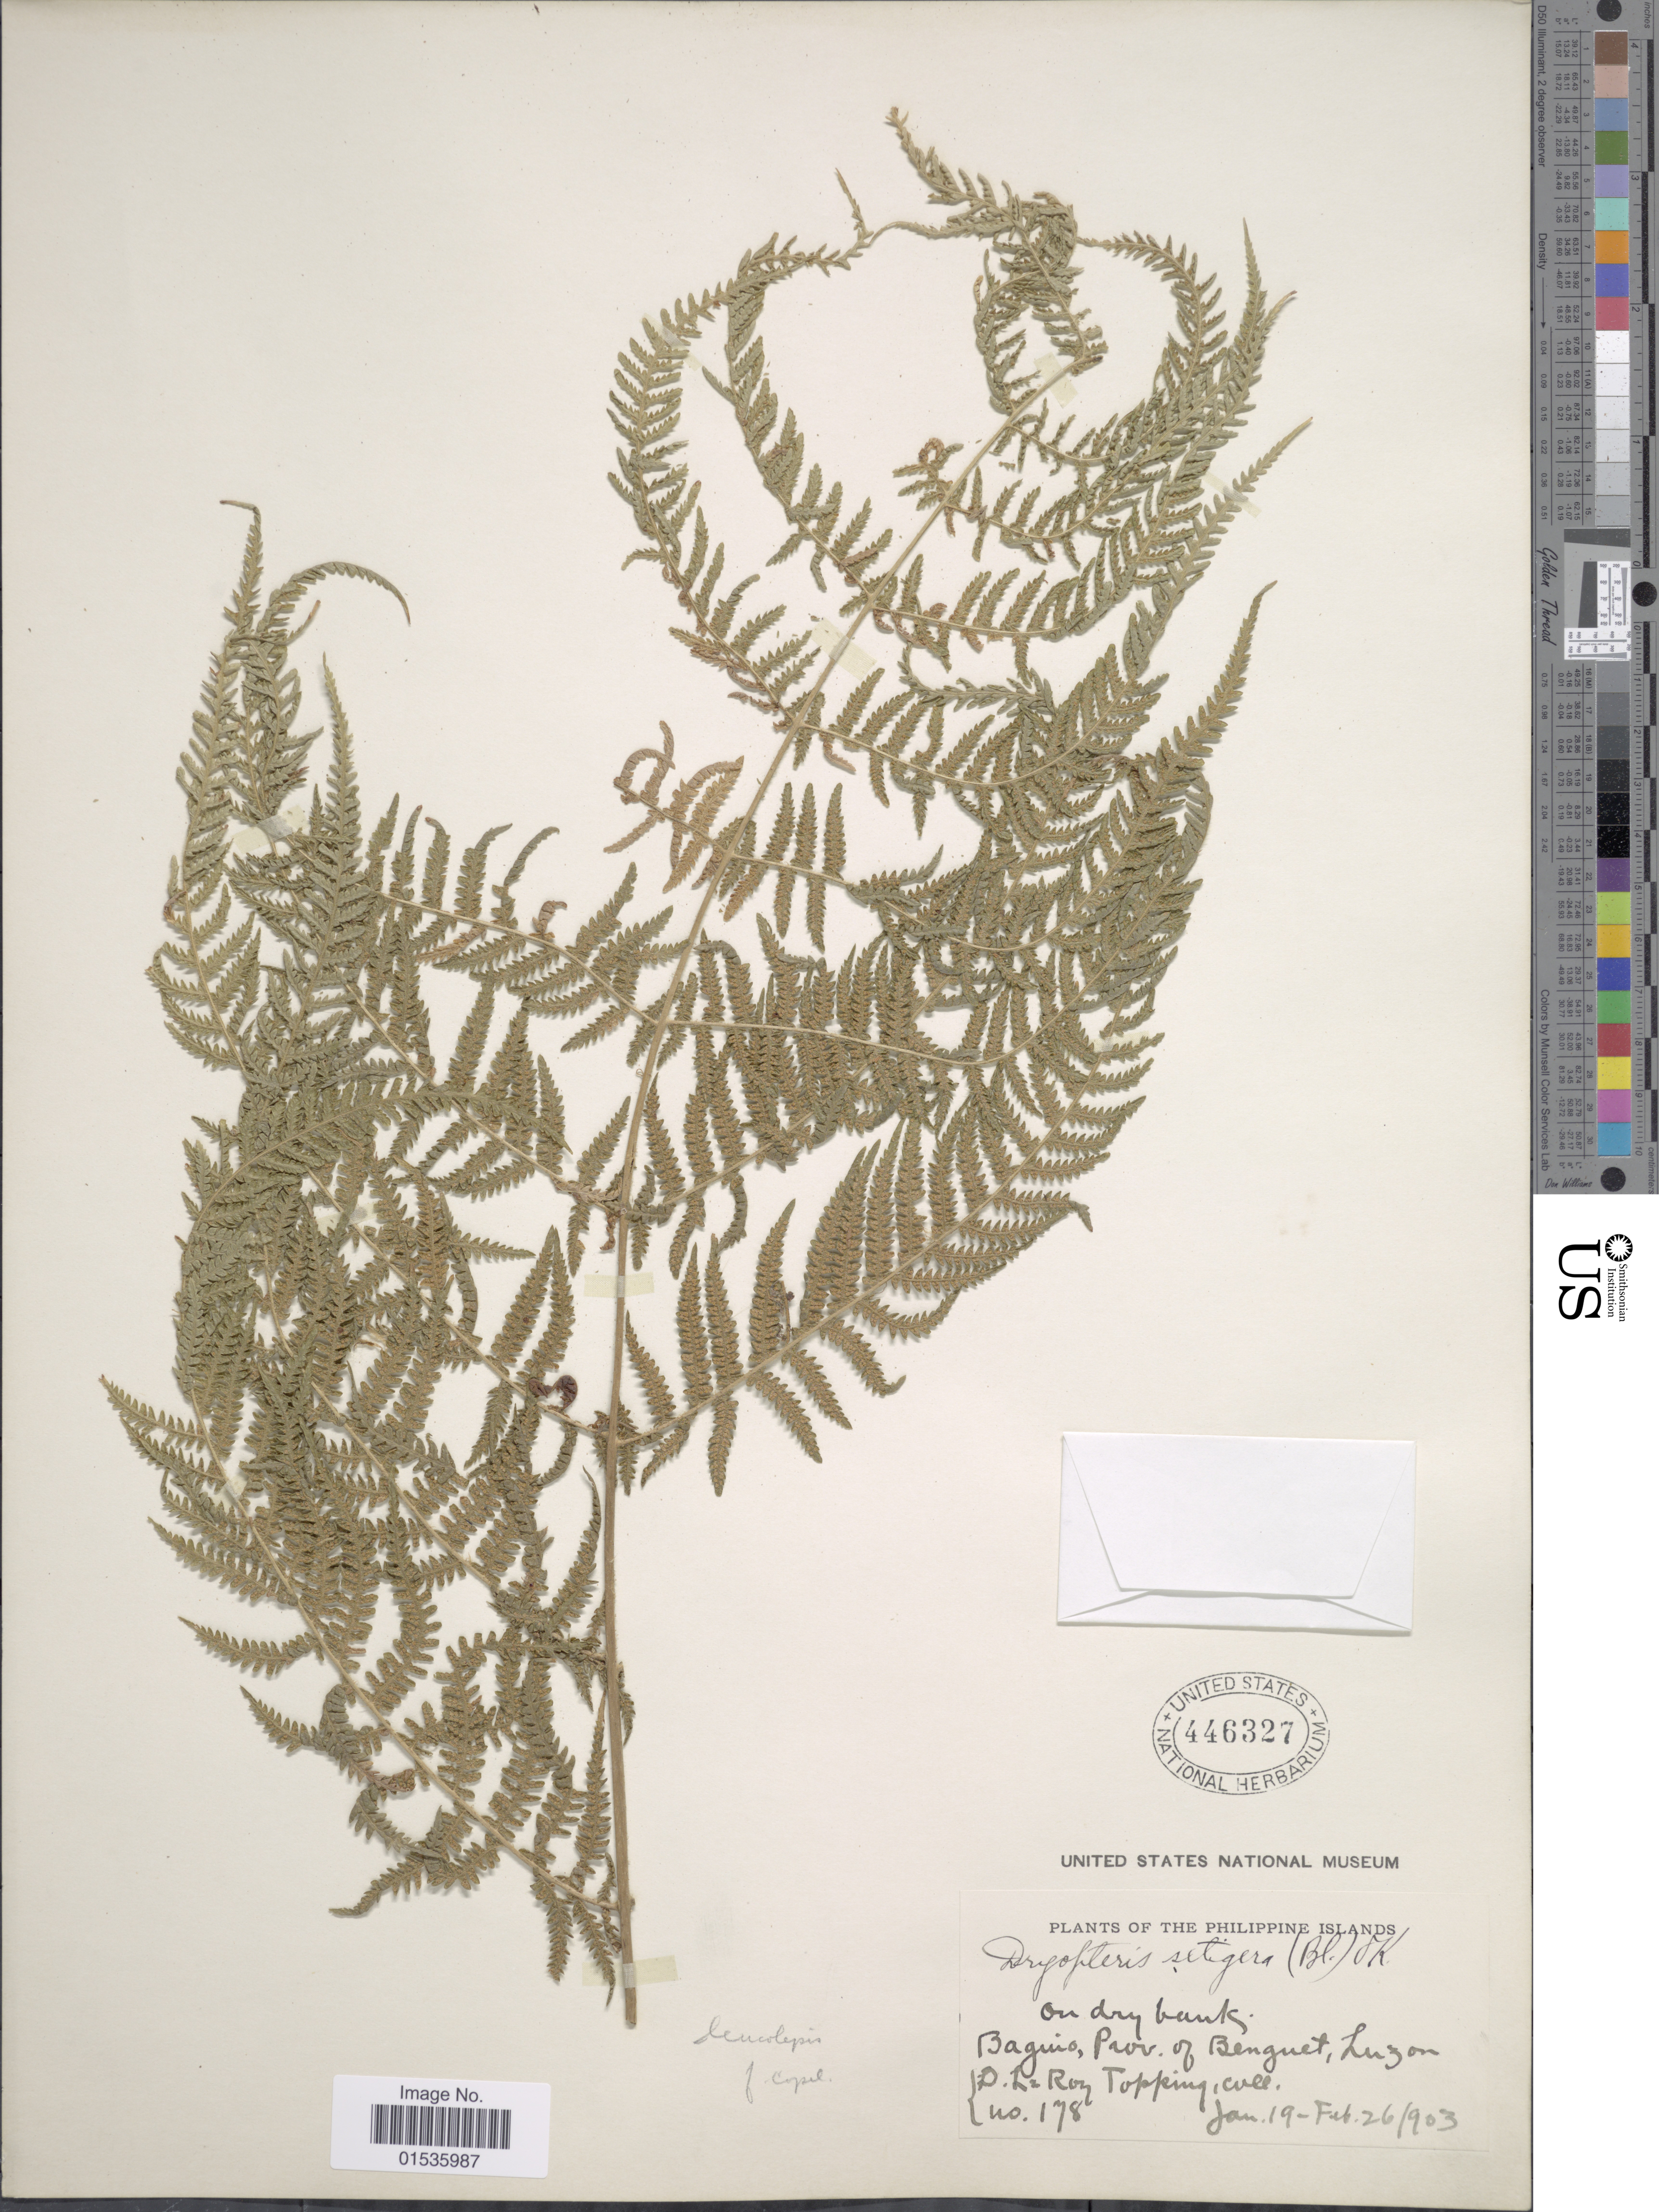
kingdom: Plantae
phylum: Tracheophyta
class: Polypodiopsida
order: Polypodiales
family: Thelypteridaceae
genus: Macrothelypteris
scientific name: Macrothelypteris polypodioides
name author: (Hook.) Holttum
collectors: D. L. Topping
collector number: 178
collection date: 1903-01-19/1903-02-26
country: Philippines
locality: Philippine Islands. Baguio, Prov. of Benguet, Luzon.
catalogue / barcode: US 446327